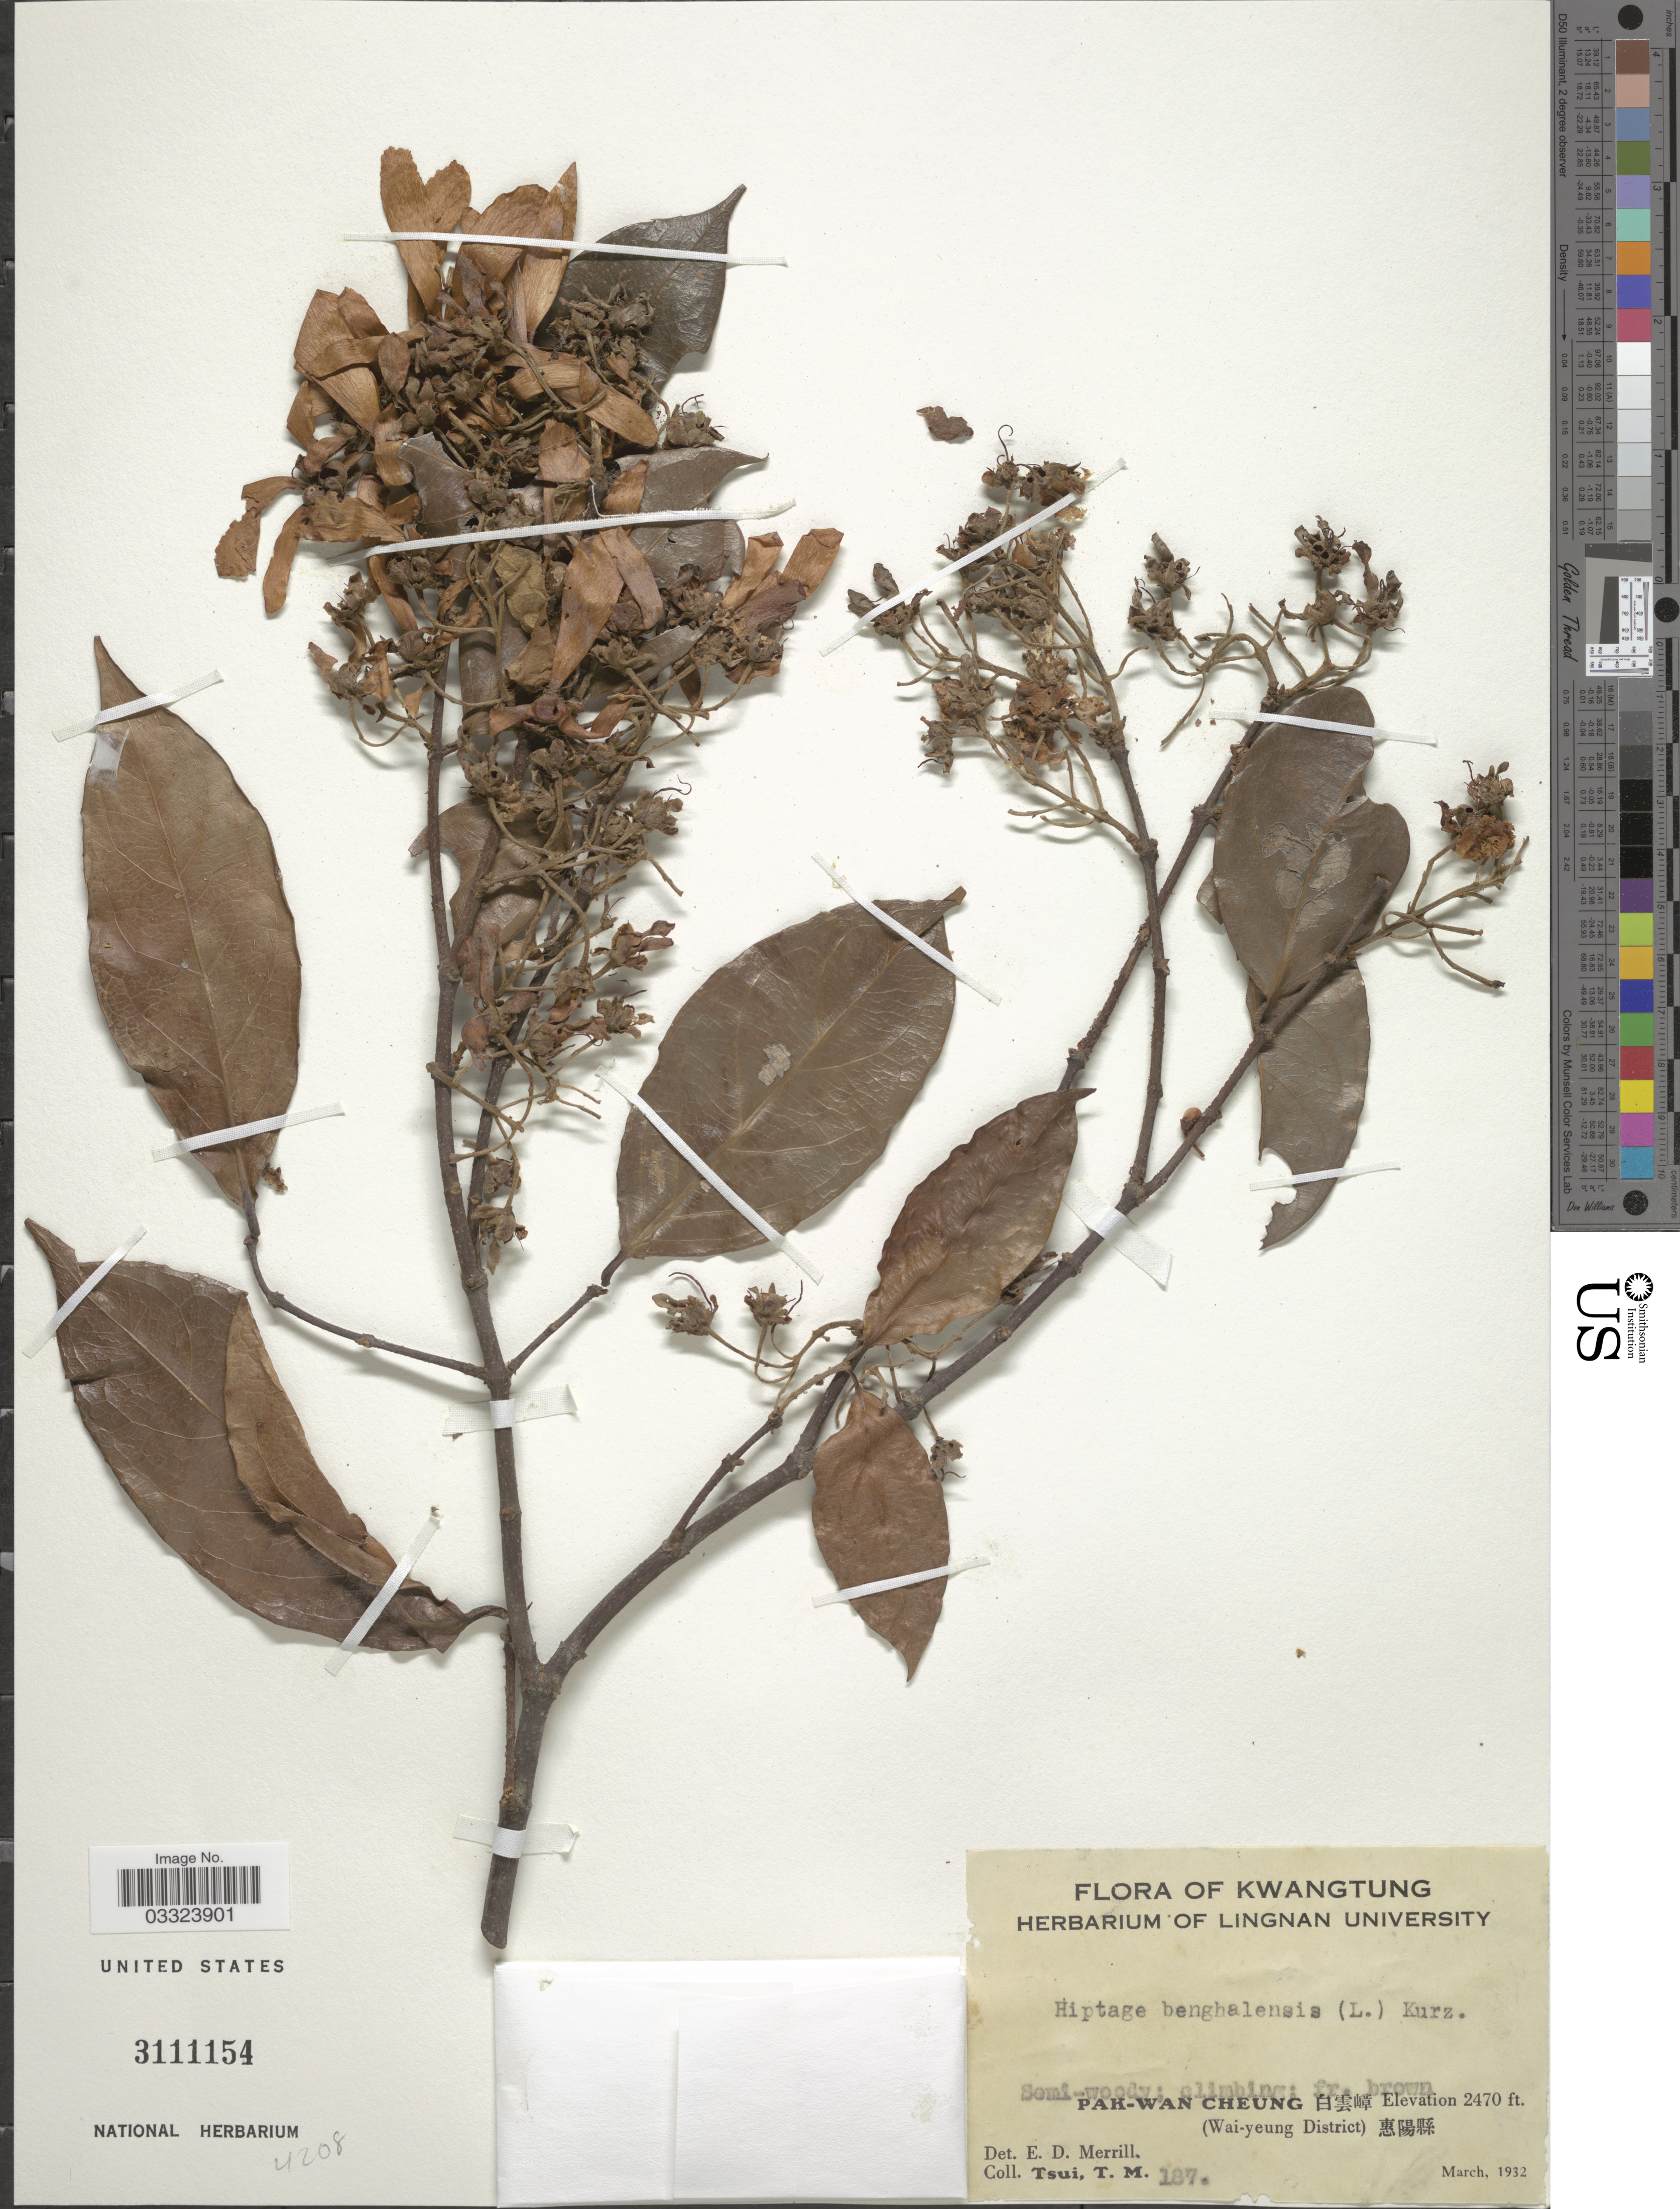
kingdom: Plantae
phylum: Tracheophyta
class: Magnoliopsida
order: Malpighiales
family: Malpighiaceae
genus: Hiptage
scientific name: Hiptage benghalensis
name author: (L.) Kurz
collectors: T. Tsui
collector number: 187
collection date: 1932-03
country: China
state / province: Guangdong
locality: Kwatung,Pak-Wan Cheung (Wai-yeung District) .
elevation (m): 753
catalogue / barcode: US 3111154